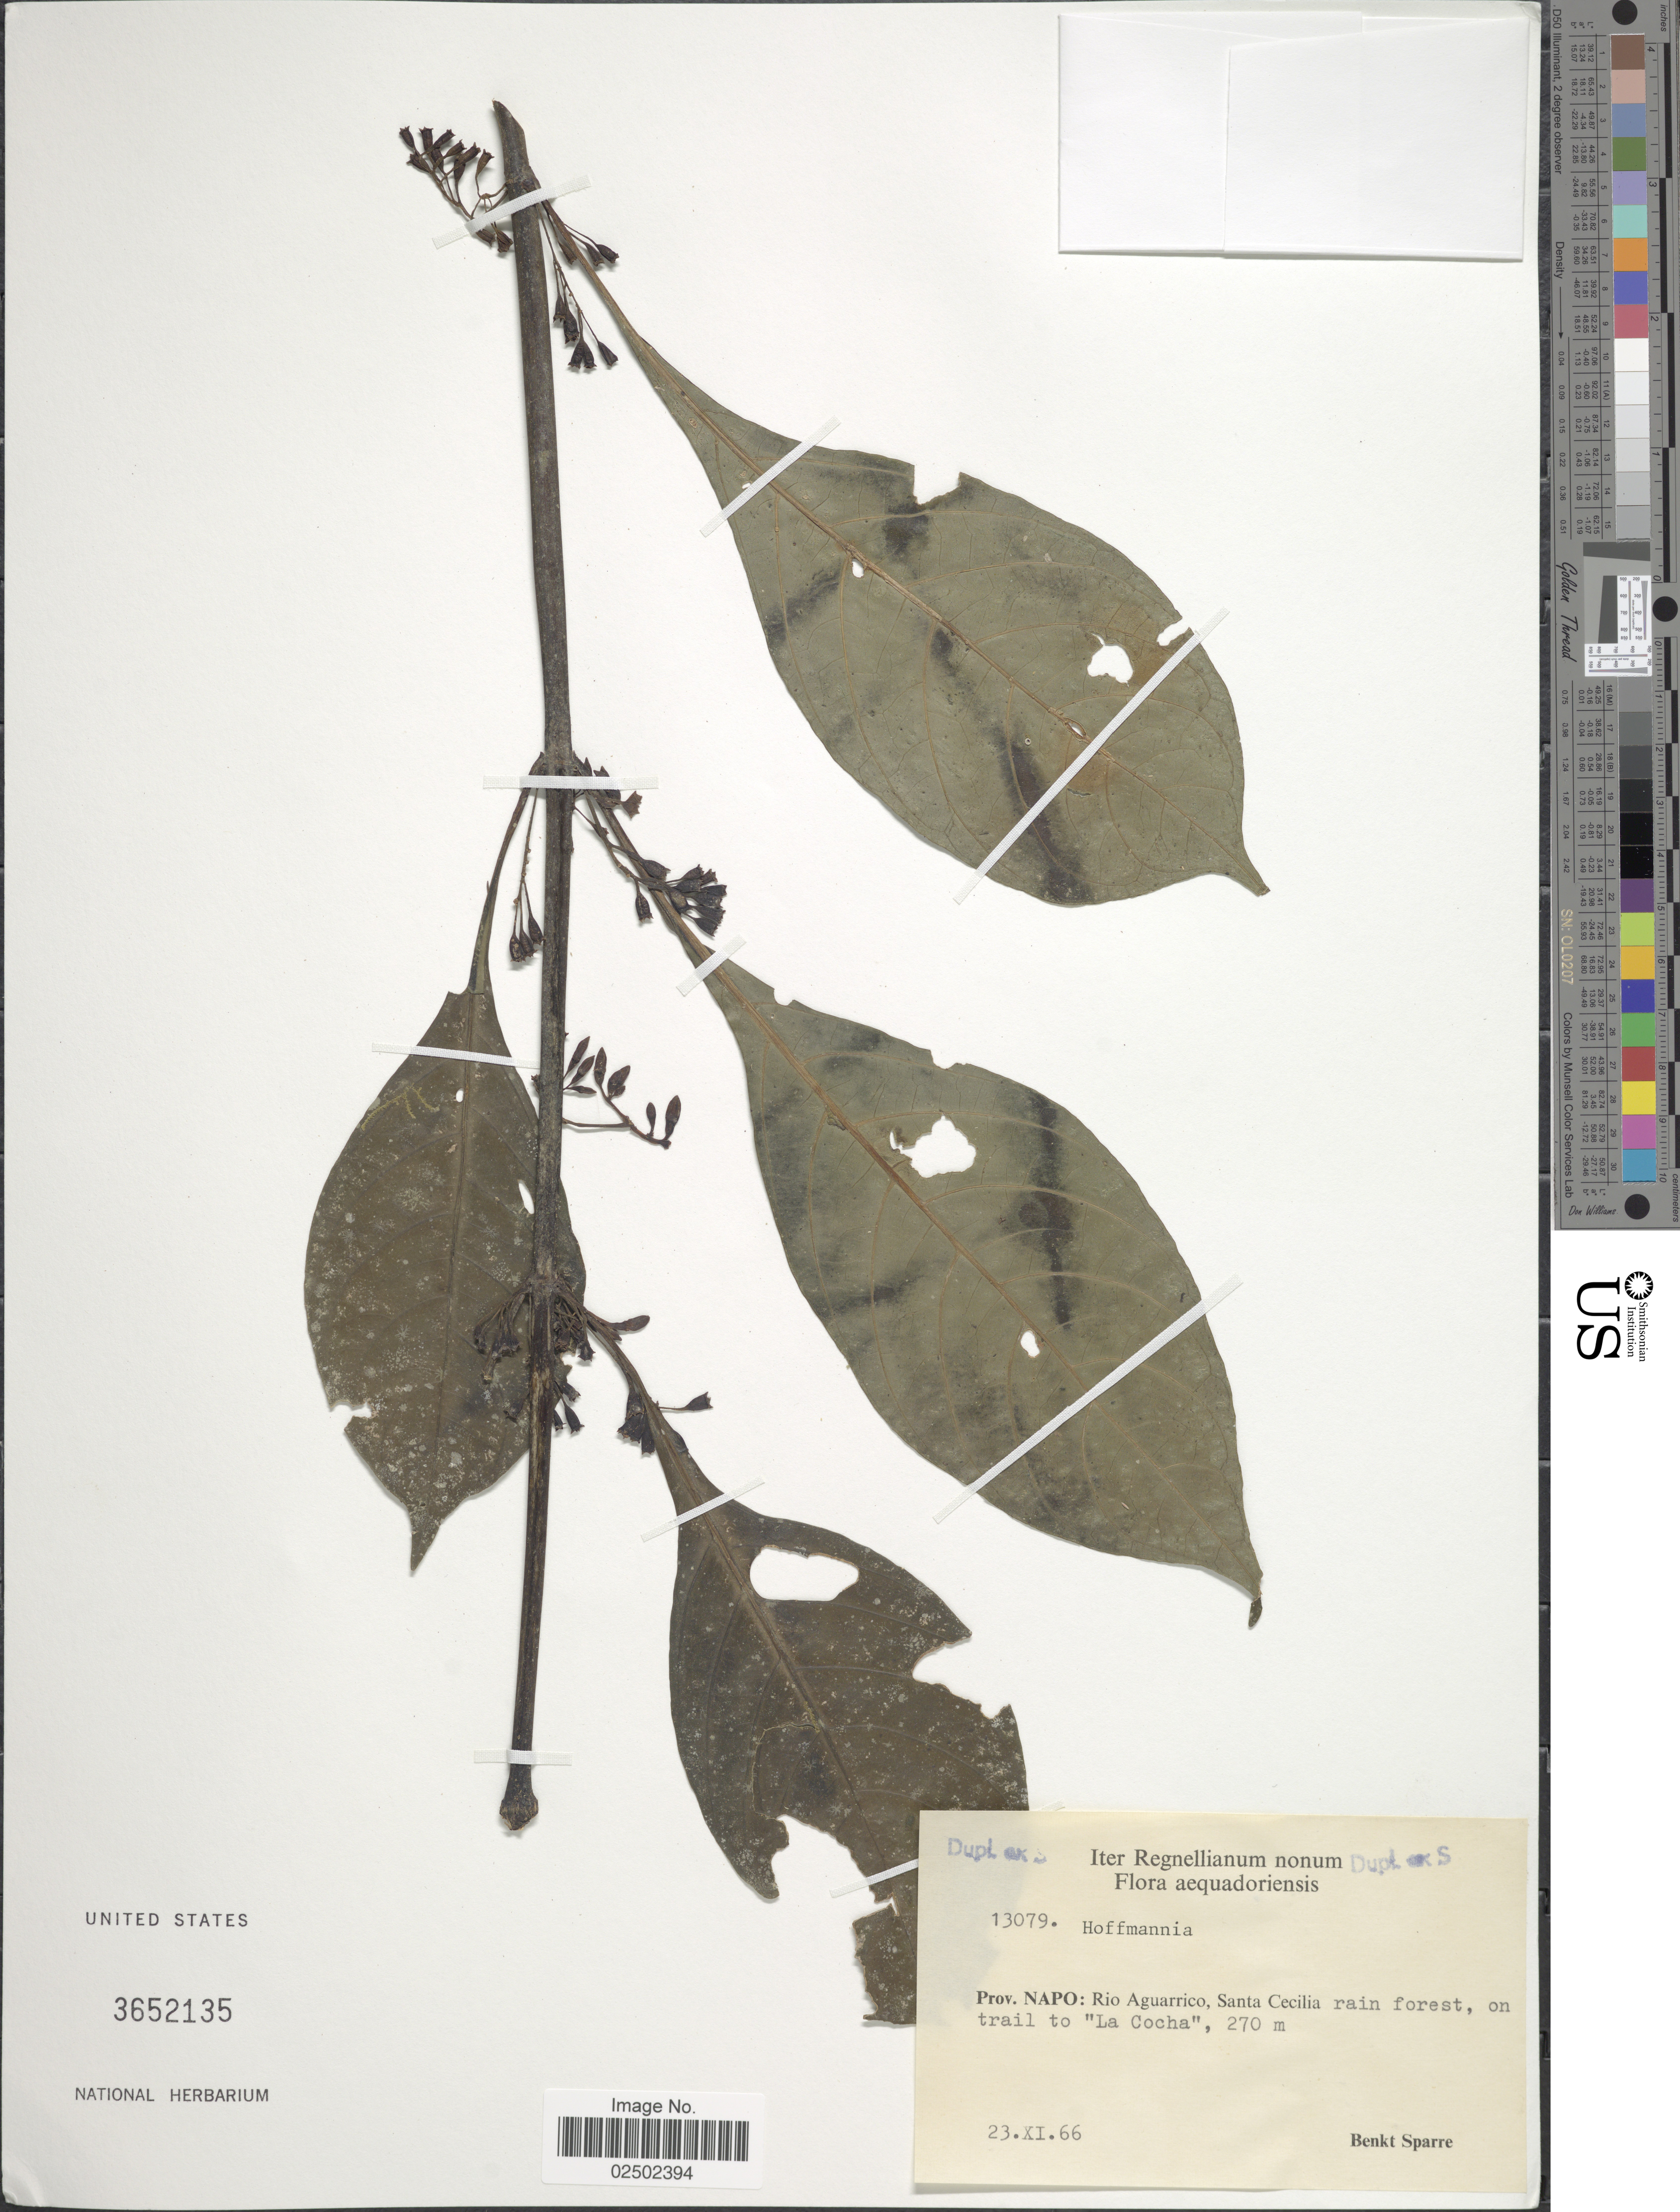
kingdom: Plantae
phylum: Tracheophyta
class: Magnoliopsida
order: Gentianales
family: Rubiaceae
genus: Hoffmannia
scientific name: Hoffmannia sp.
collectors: B. Sparre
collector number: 13079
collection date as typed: Transcribed d/m/y: 23/11/66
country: Ecuador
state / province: Napo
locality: Aequadoriensis. Rio Aguarrico, Santa Cecilia rain forest, on trail to "La Cocha"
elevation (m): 270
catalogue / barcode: US 3652135